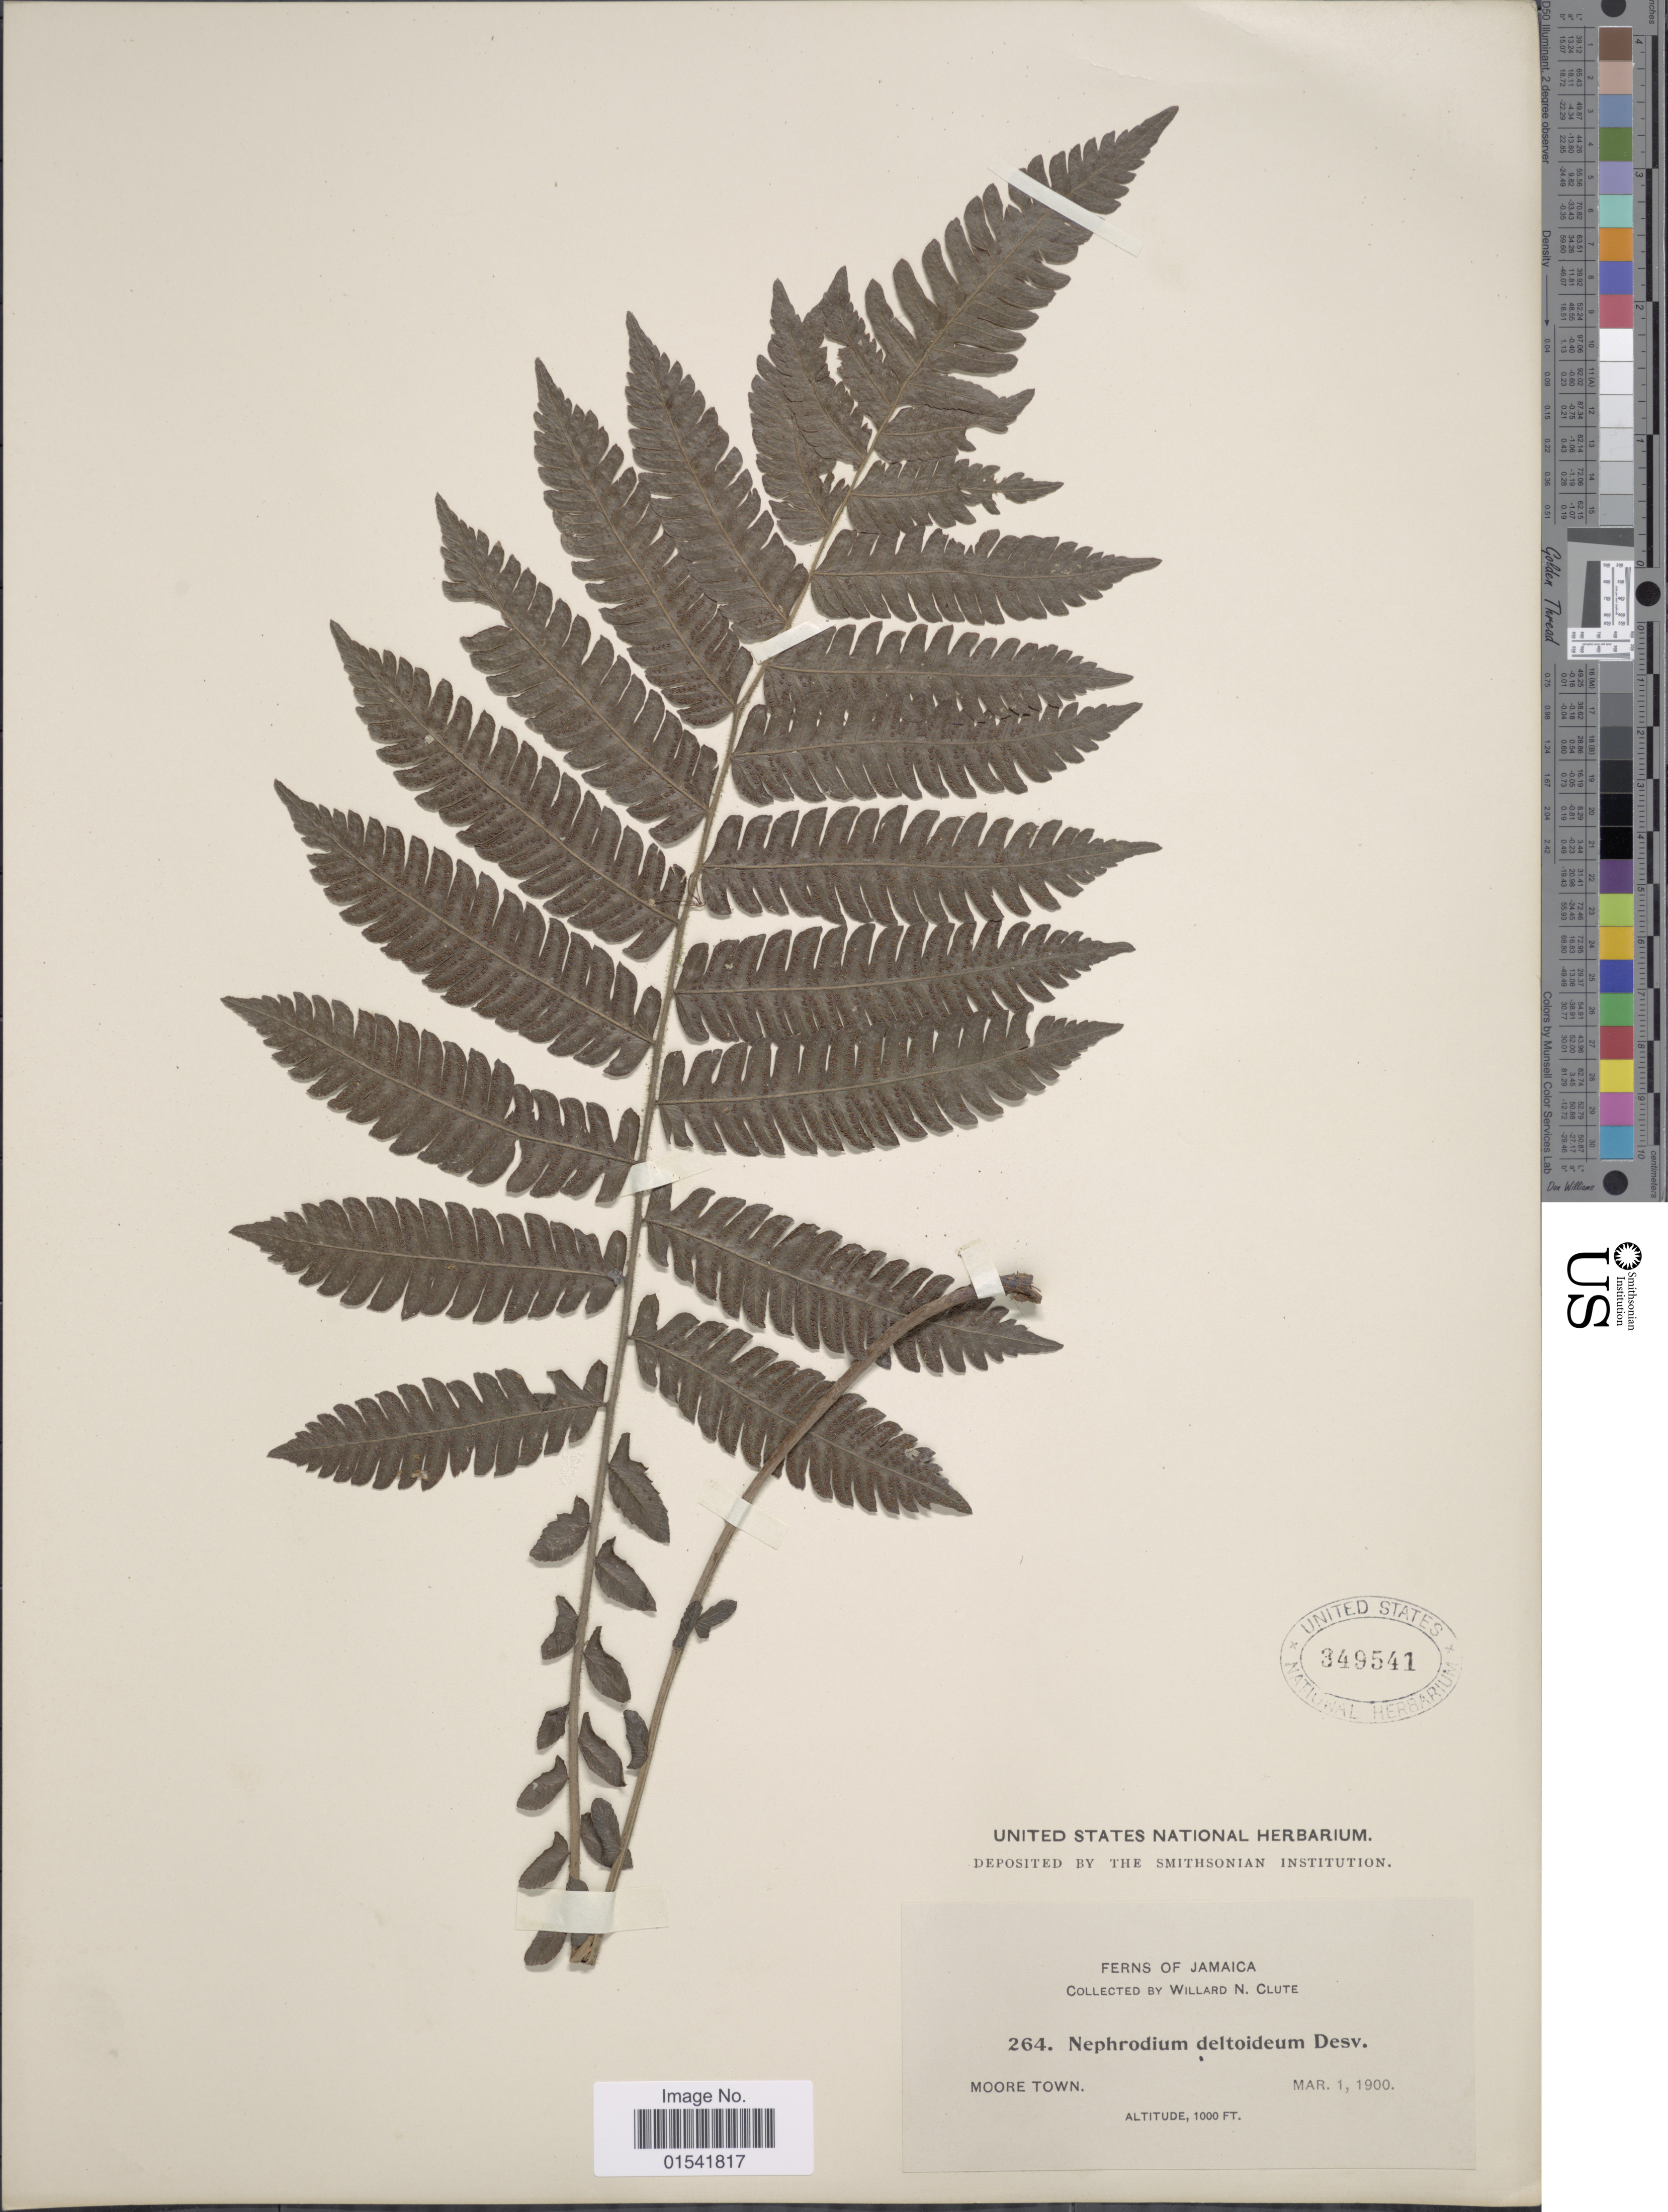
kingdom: Plantae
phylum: Tracheophyta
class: Polypodiopsida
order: Polypodiales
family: Thelypteridaceae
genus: Steiropteris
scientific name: Steiropteris deltoidea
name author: (Sw.) Pic. Serm.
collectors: W. N. Clute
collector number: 264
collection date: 1900-03-01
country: Jamaica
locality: Moore Town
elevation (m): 305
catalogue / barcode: US 349541